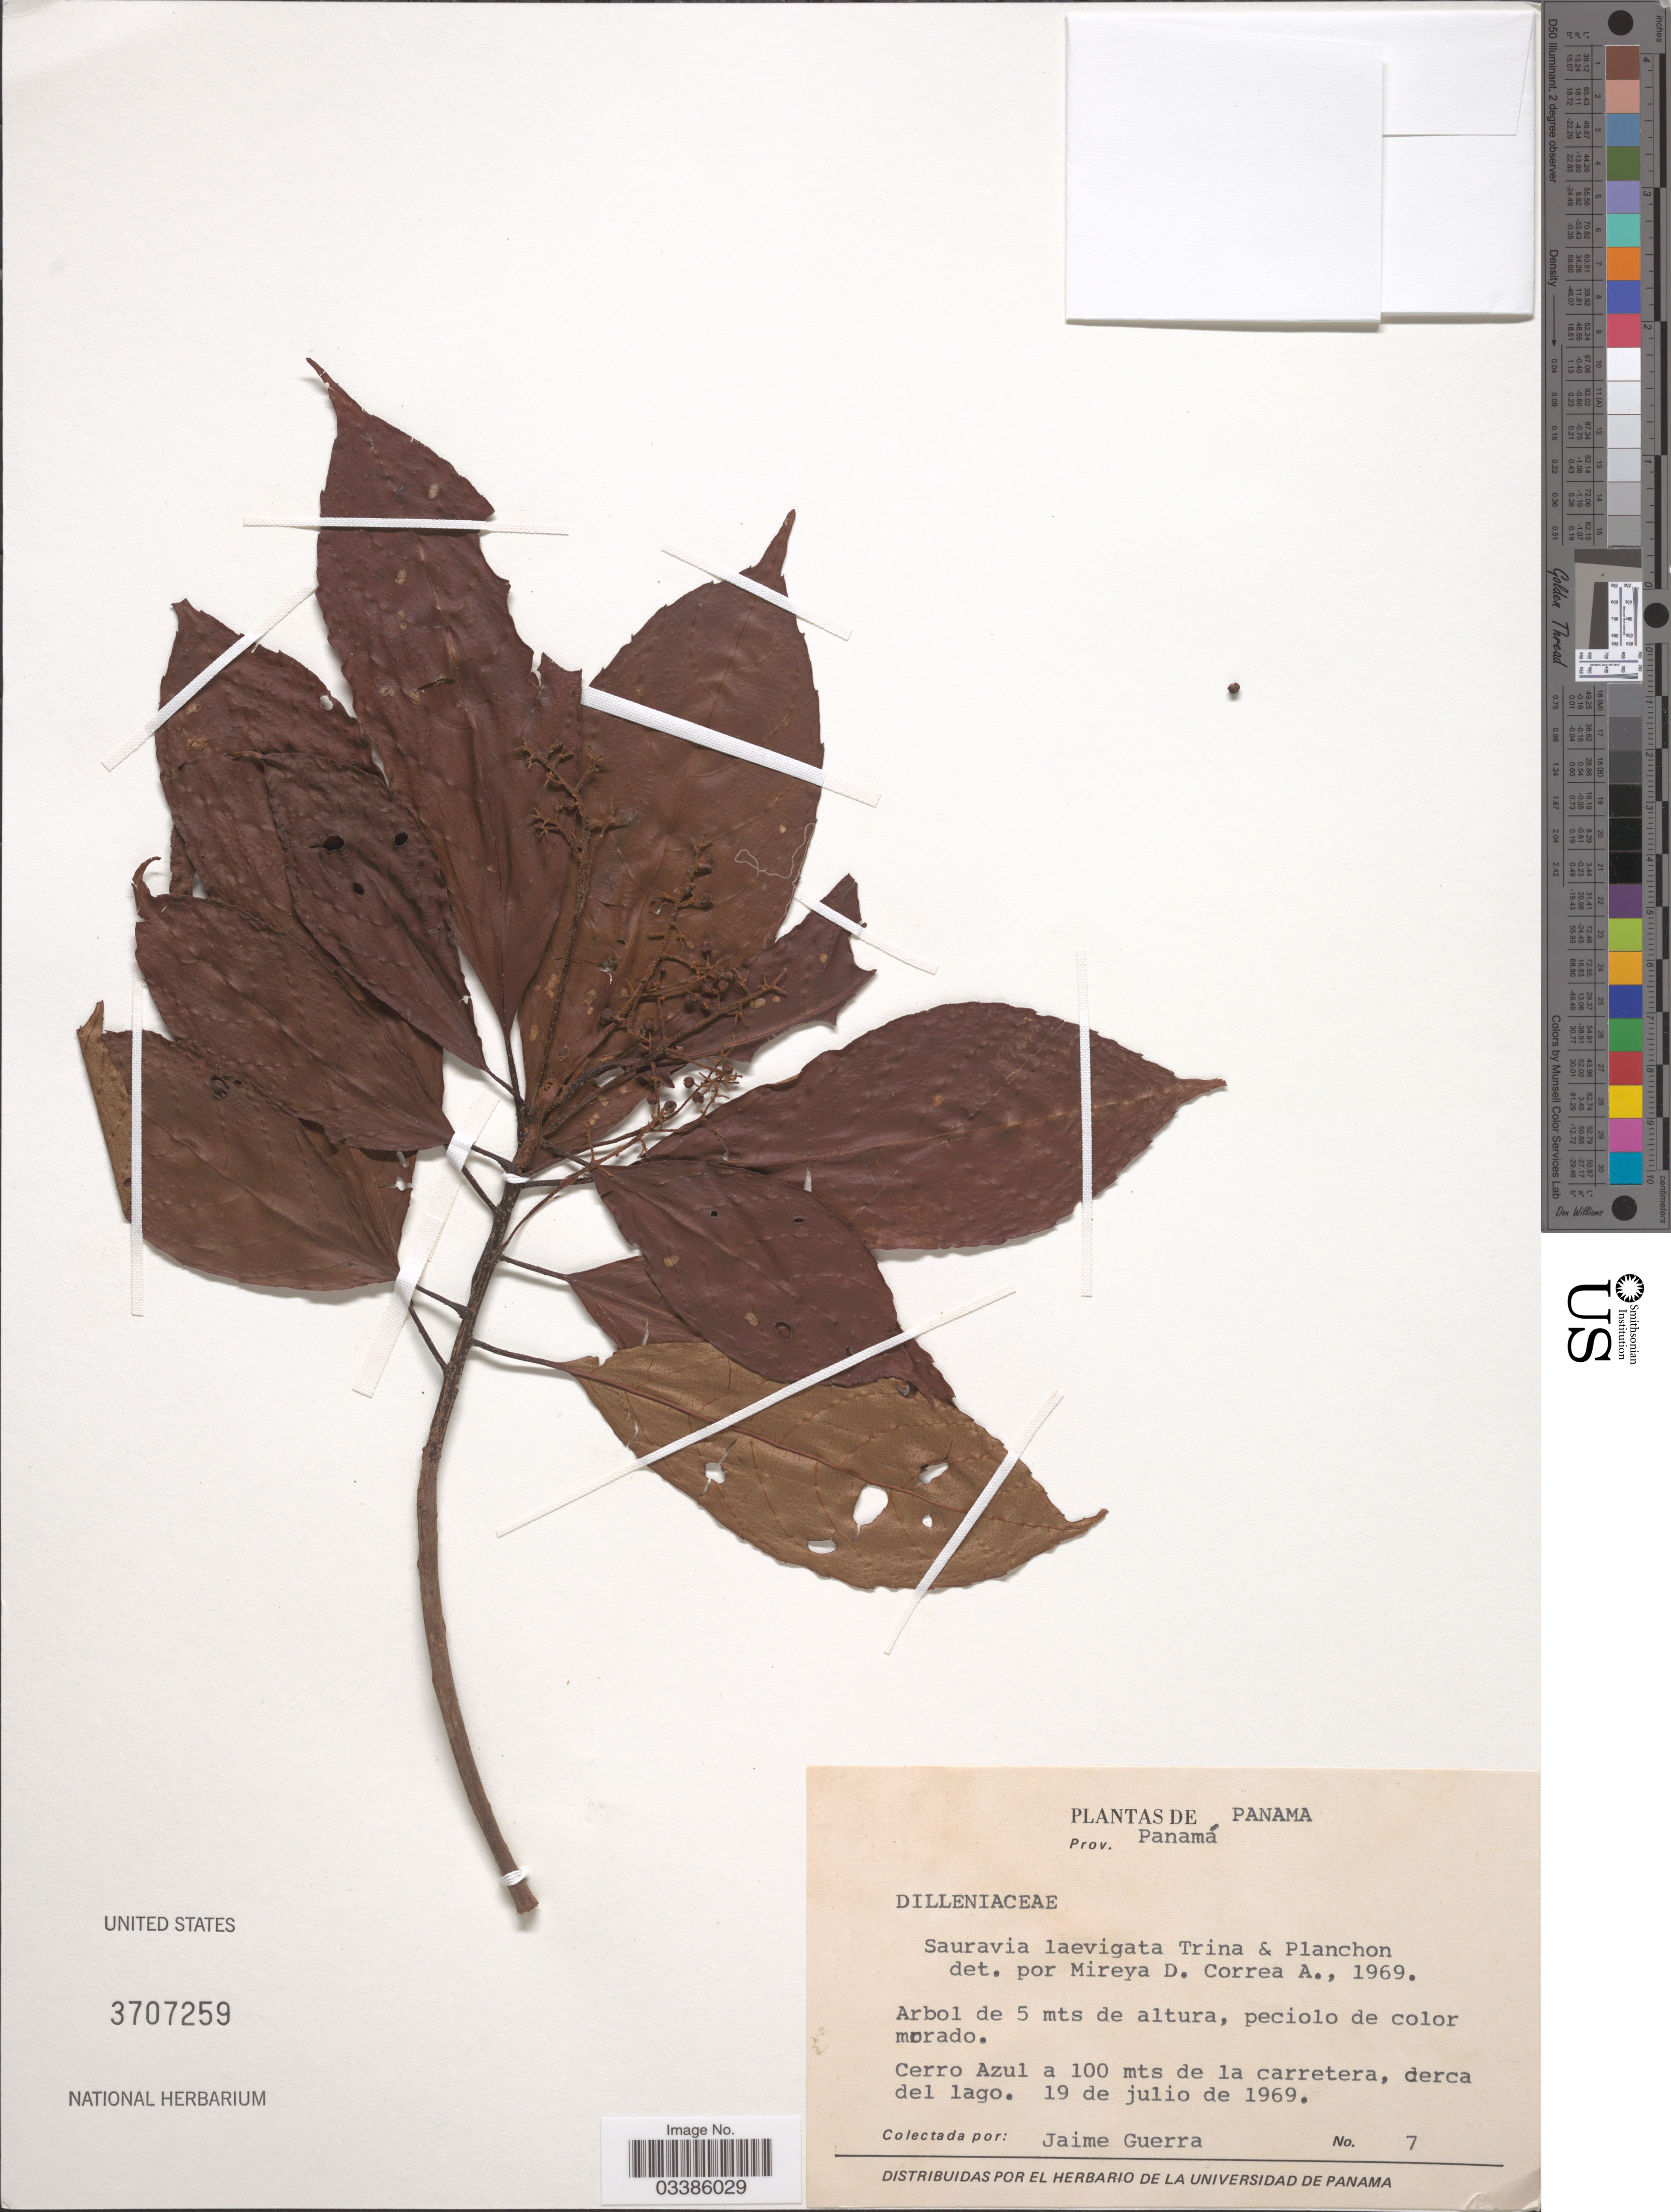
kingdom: Plantae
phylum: Tracheophyta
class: Magnoliopsida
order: Ericales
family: Actinidiaceae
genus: Saurauia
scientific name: Saurauia laevigata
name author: Triana & Planch.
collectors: J. Guerra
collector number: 7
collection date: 1969-07-19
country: Panama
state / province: Panamá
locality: Cerro Azul a 100 mts de la carretera, cerca del lago.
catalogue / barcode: US 3707259